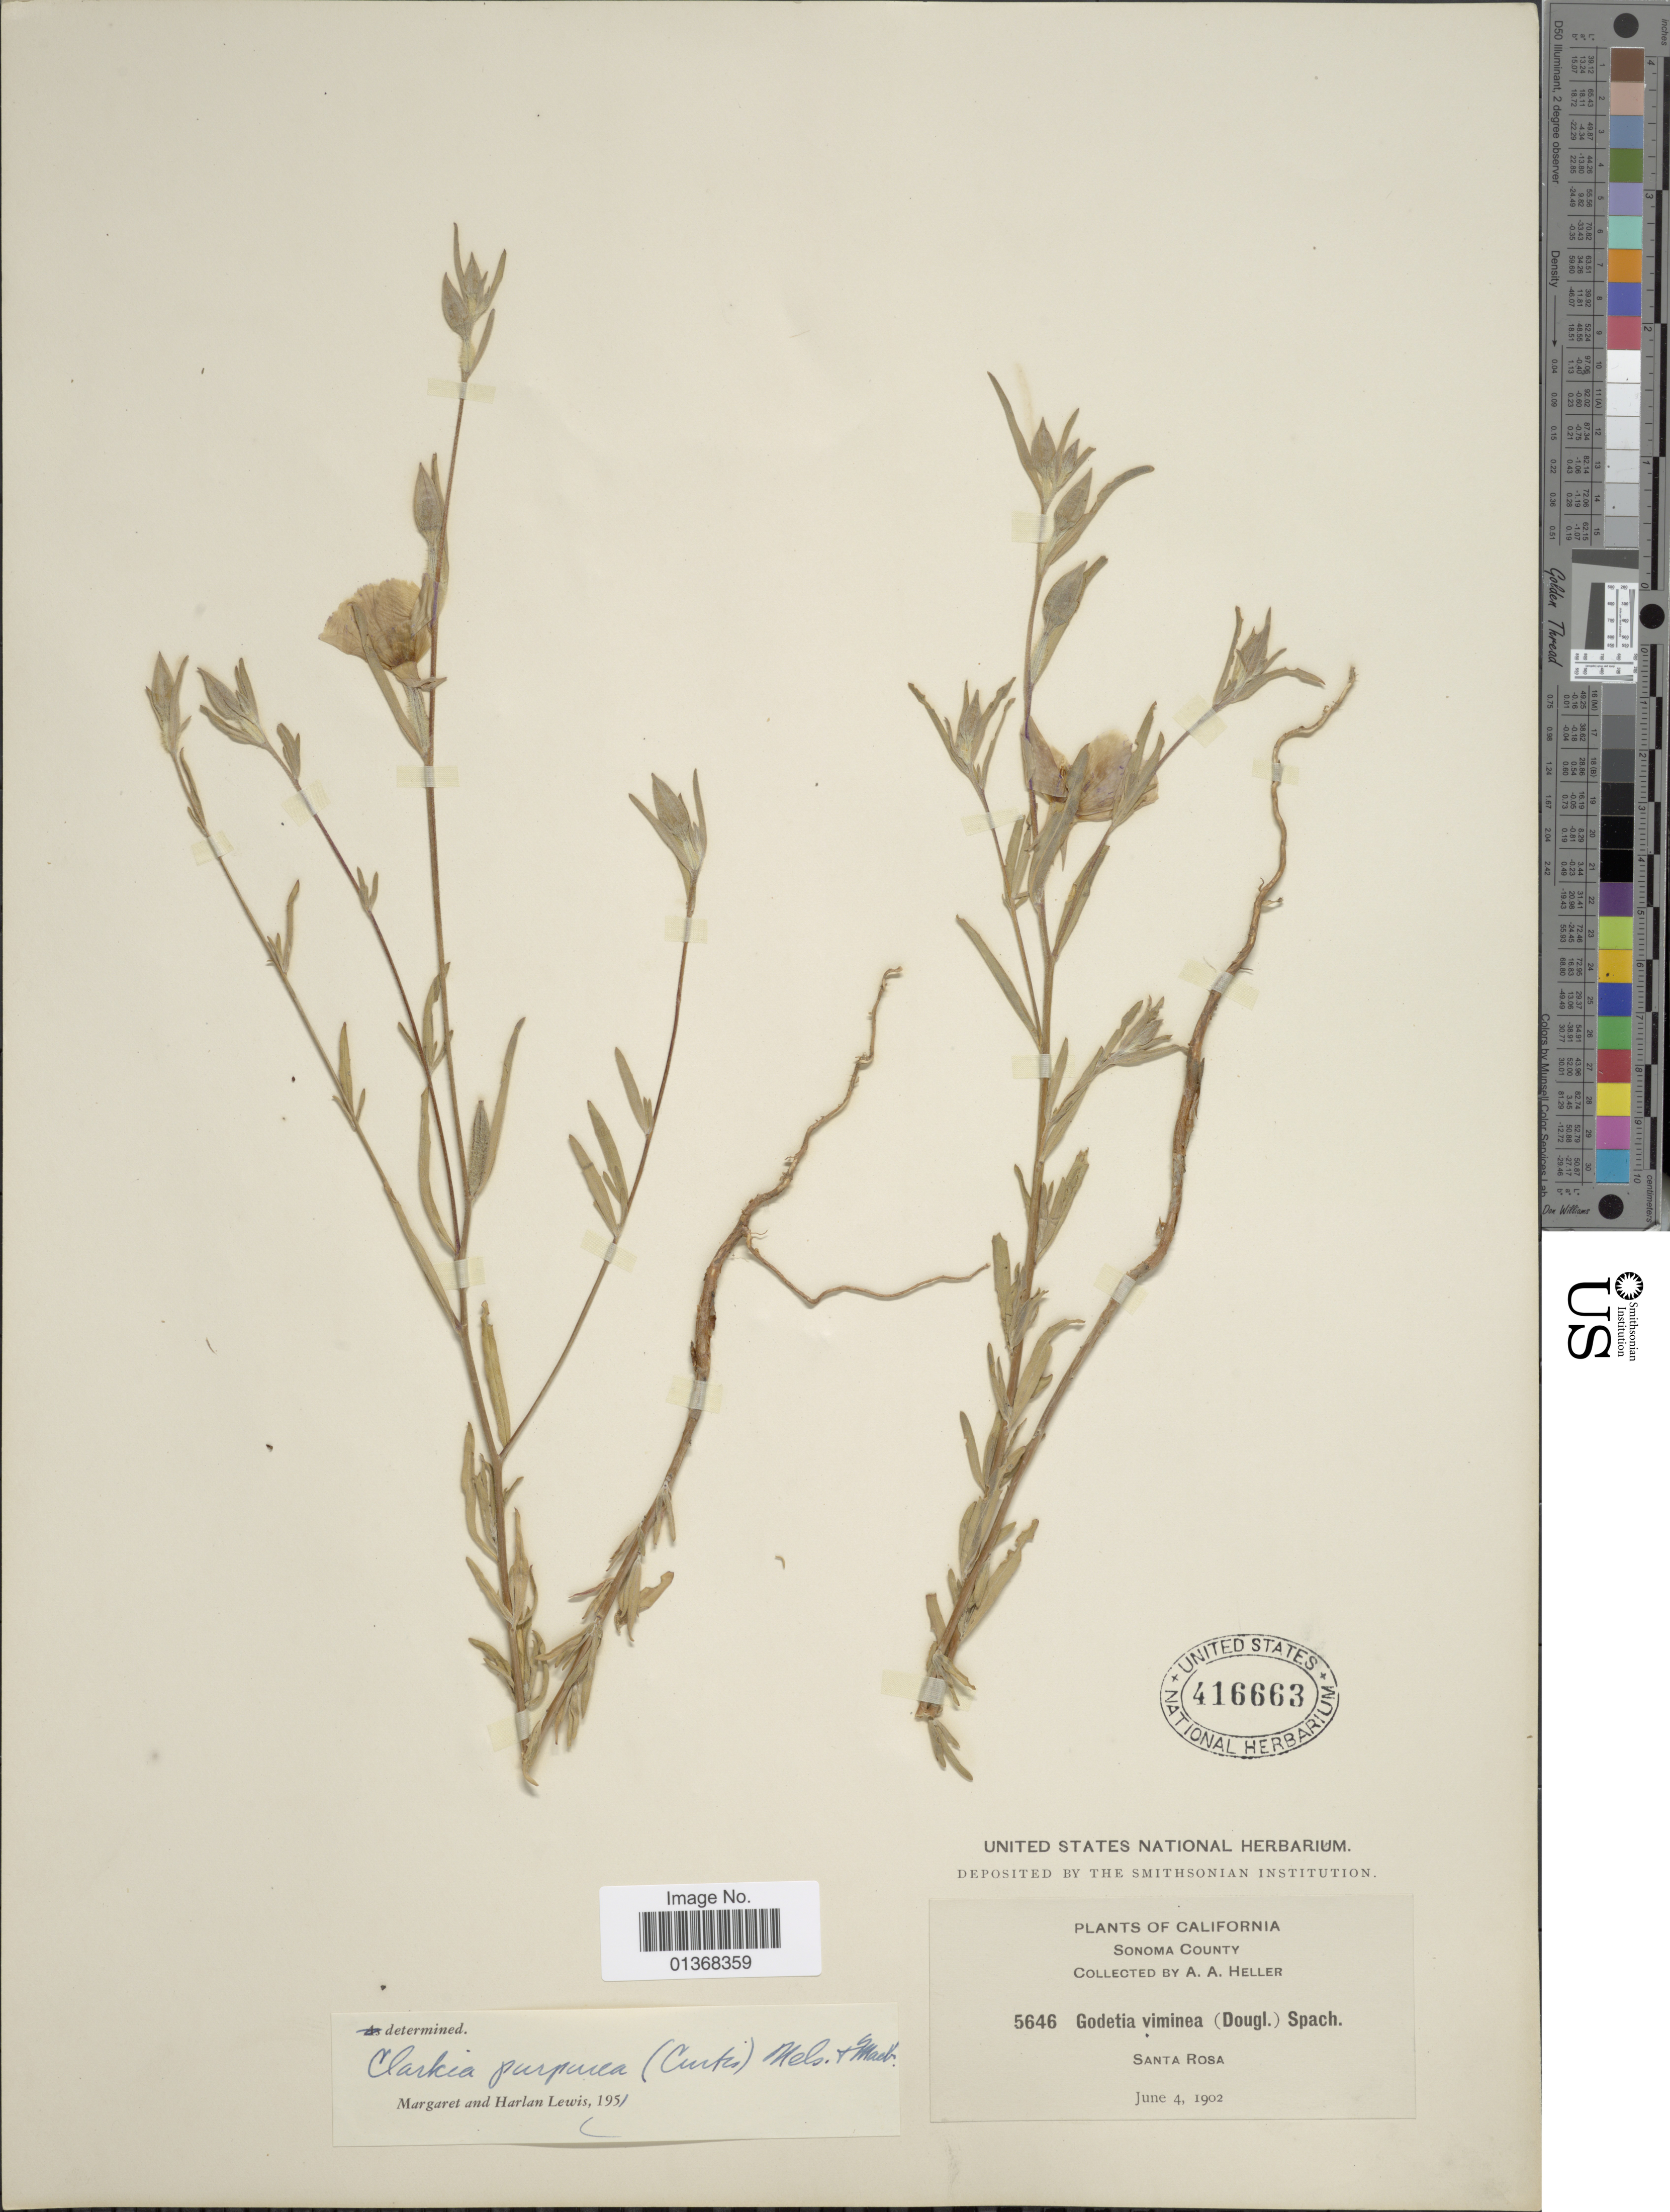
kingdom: Plantae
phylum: Tracheophyta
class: Magnoliopsida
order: Myrtales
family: Onagraceae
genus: Clarkia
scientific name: Clarkia purpurea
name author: (Curtis) A. Nelson & J.F. Macbr.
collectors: A. A. Heller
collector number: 5646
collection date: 1902-06-04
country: United States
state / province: California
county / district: Sonoma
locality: Sonoma County, Santa Rosa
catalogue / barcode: US 416663